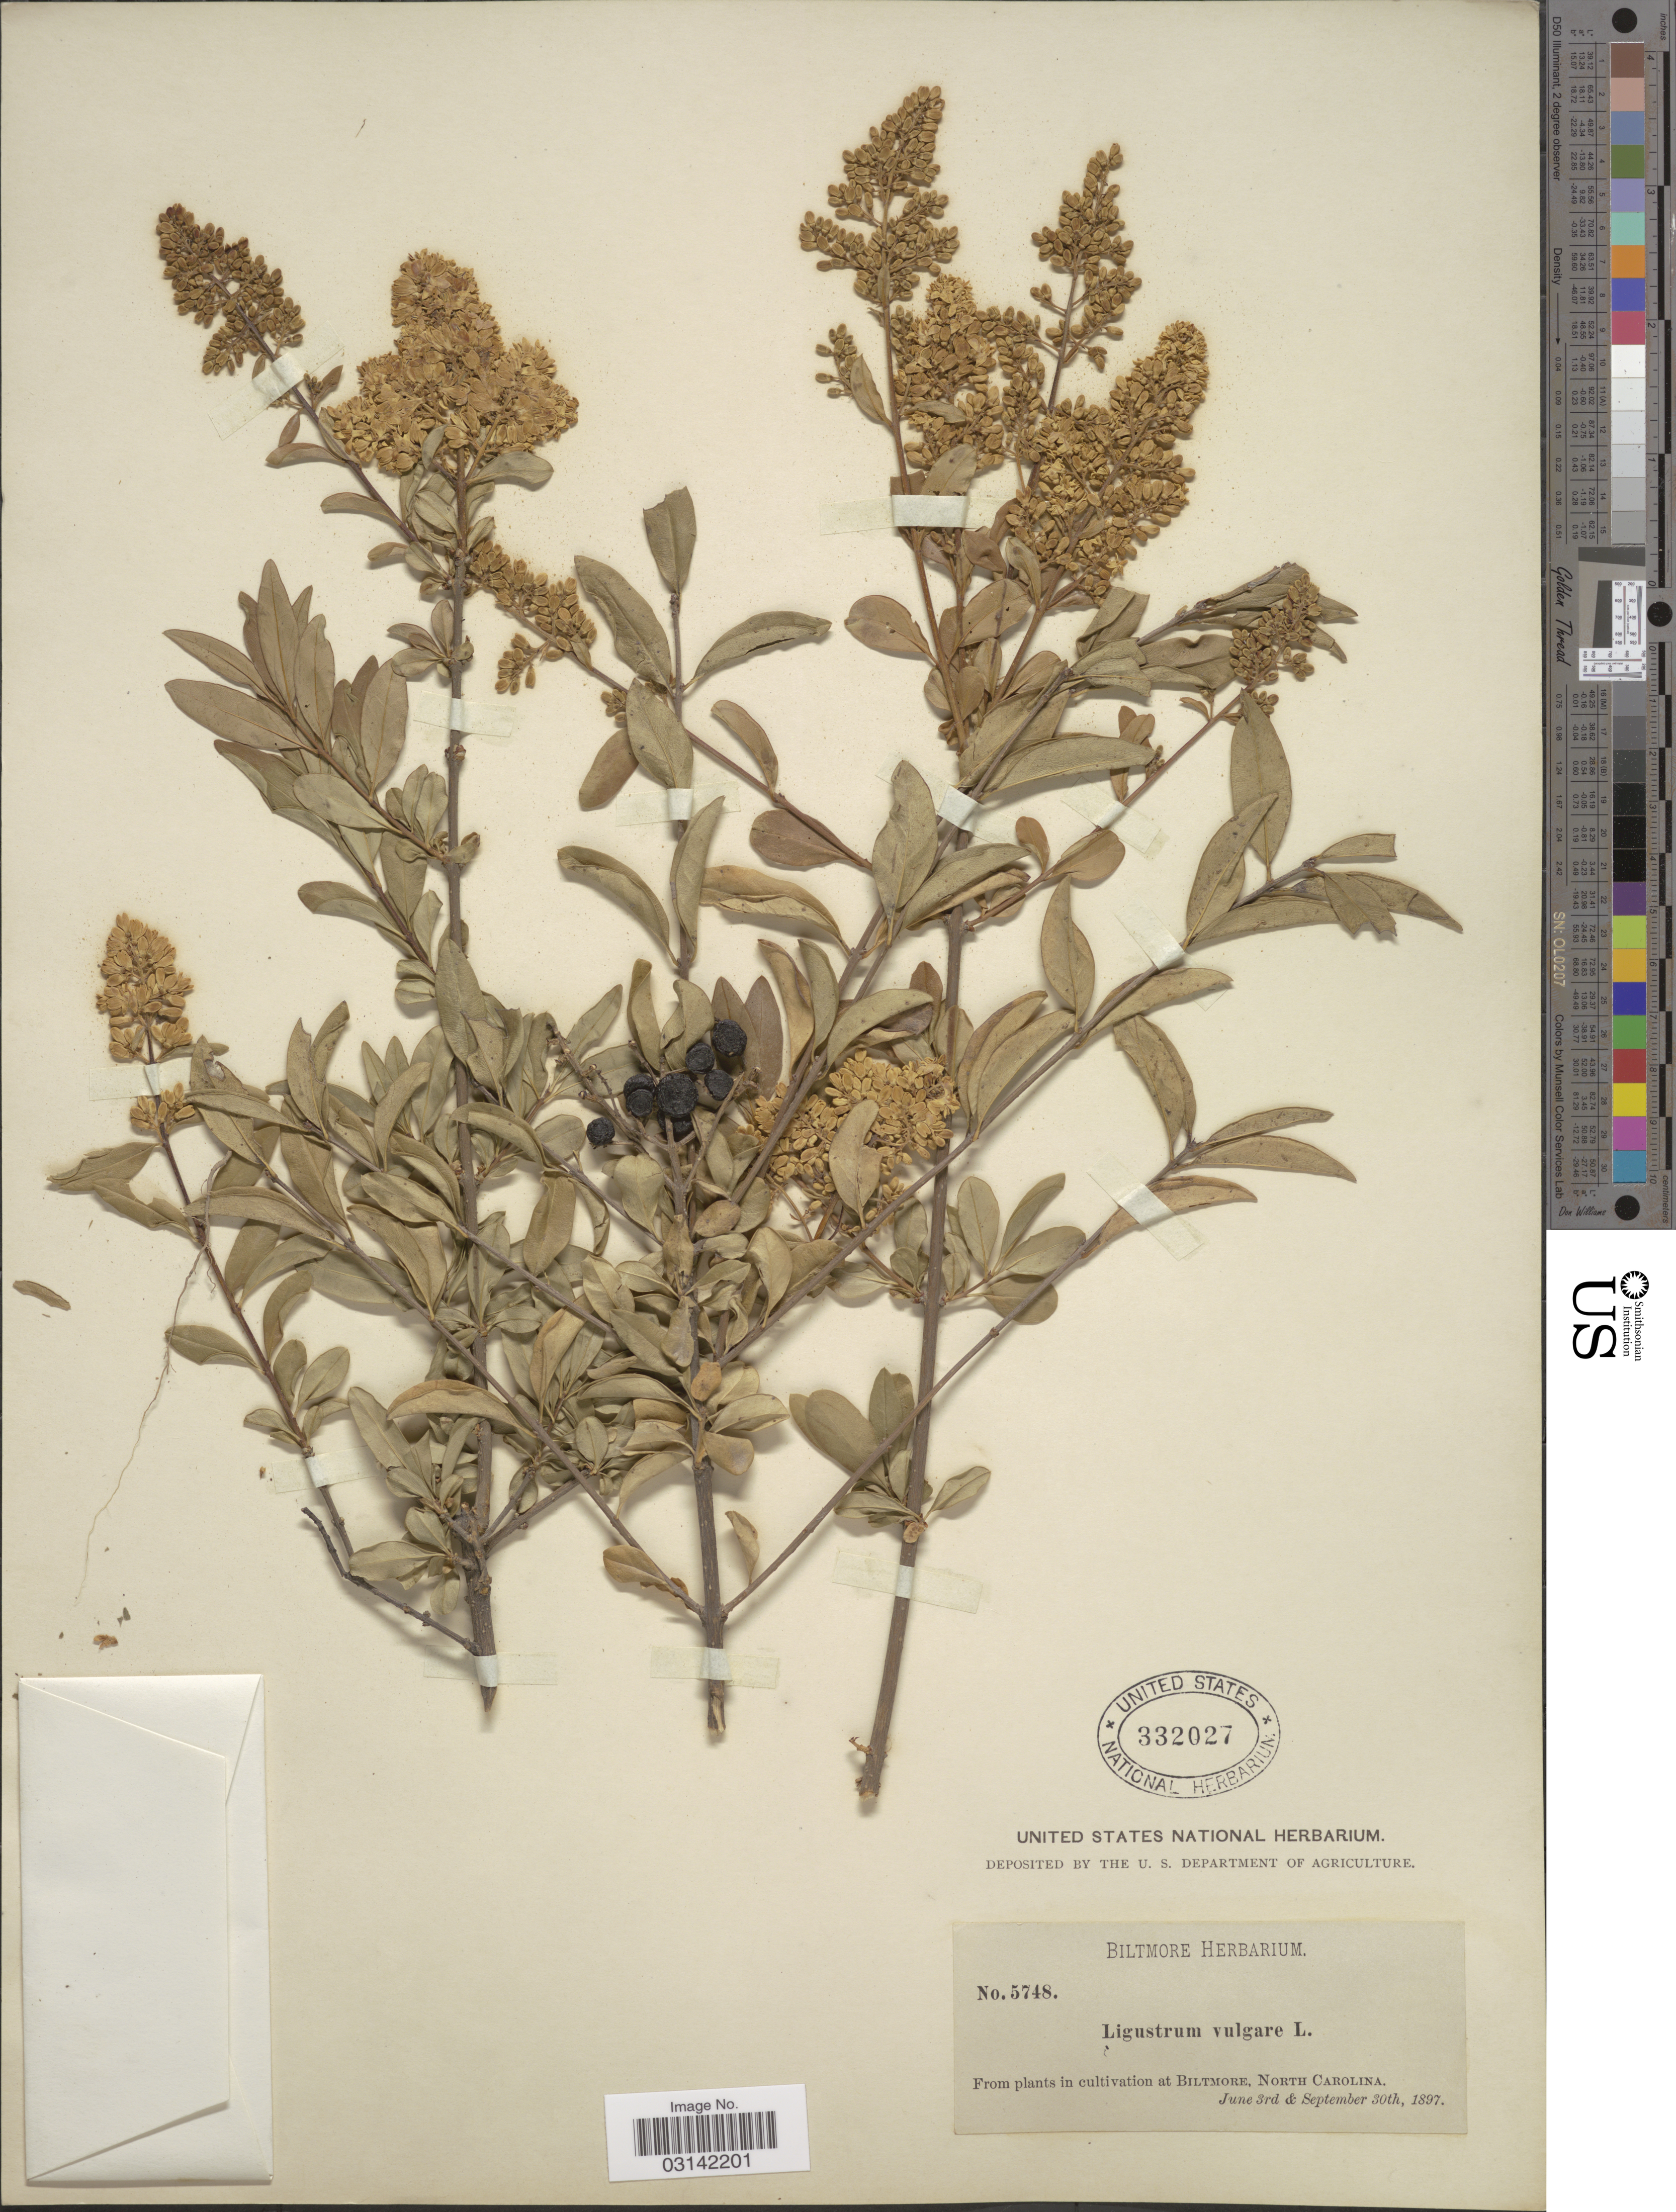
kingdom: Plantae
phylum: Tracheophyta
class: Magnoliopsida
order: Lamiales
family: Oleaceae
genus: Ligustrum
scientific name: Ligustrum vulgare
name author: L.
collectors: ex herb. Biltmore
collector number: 5748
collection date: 1897-06-03/1897-09-30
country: United States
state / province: North Carolina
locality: Biltmore.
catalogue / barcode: US 332027